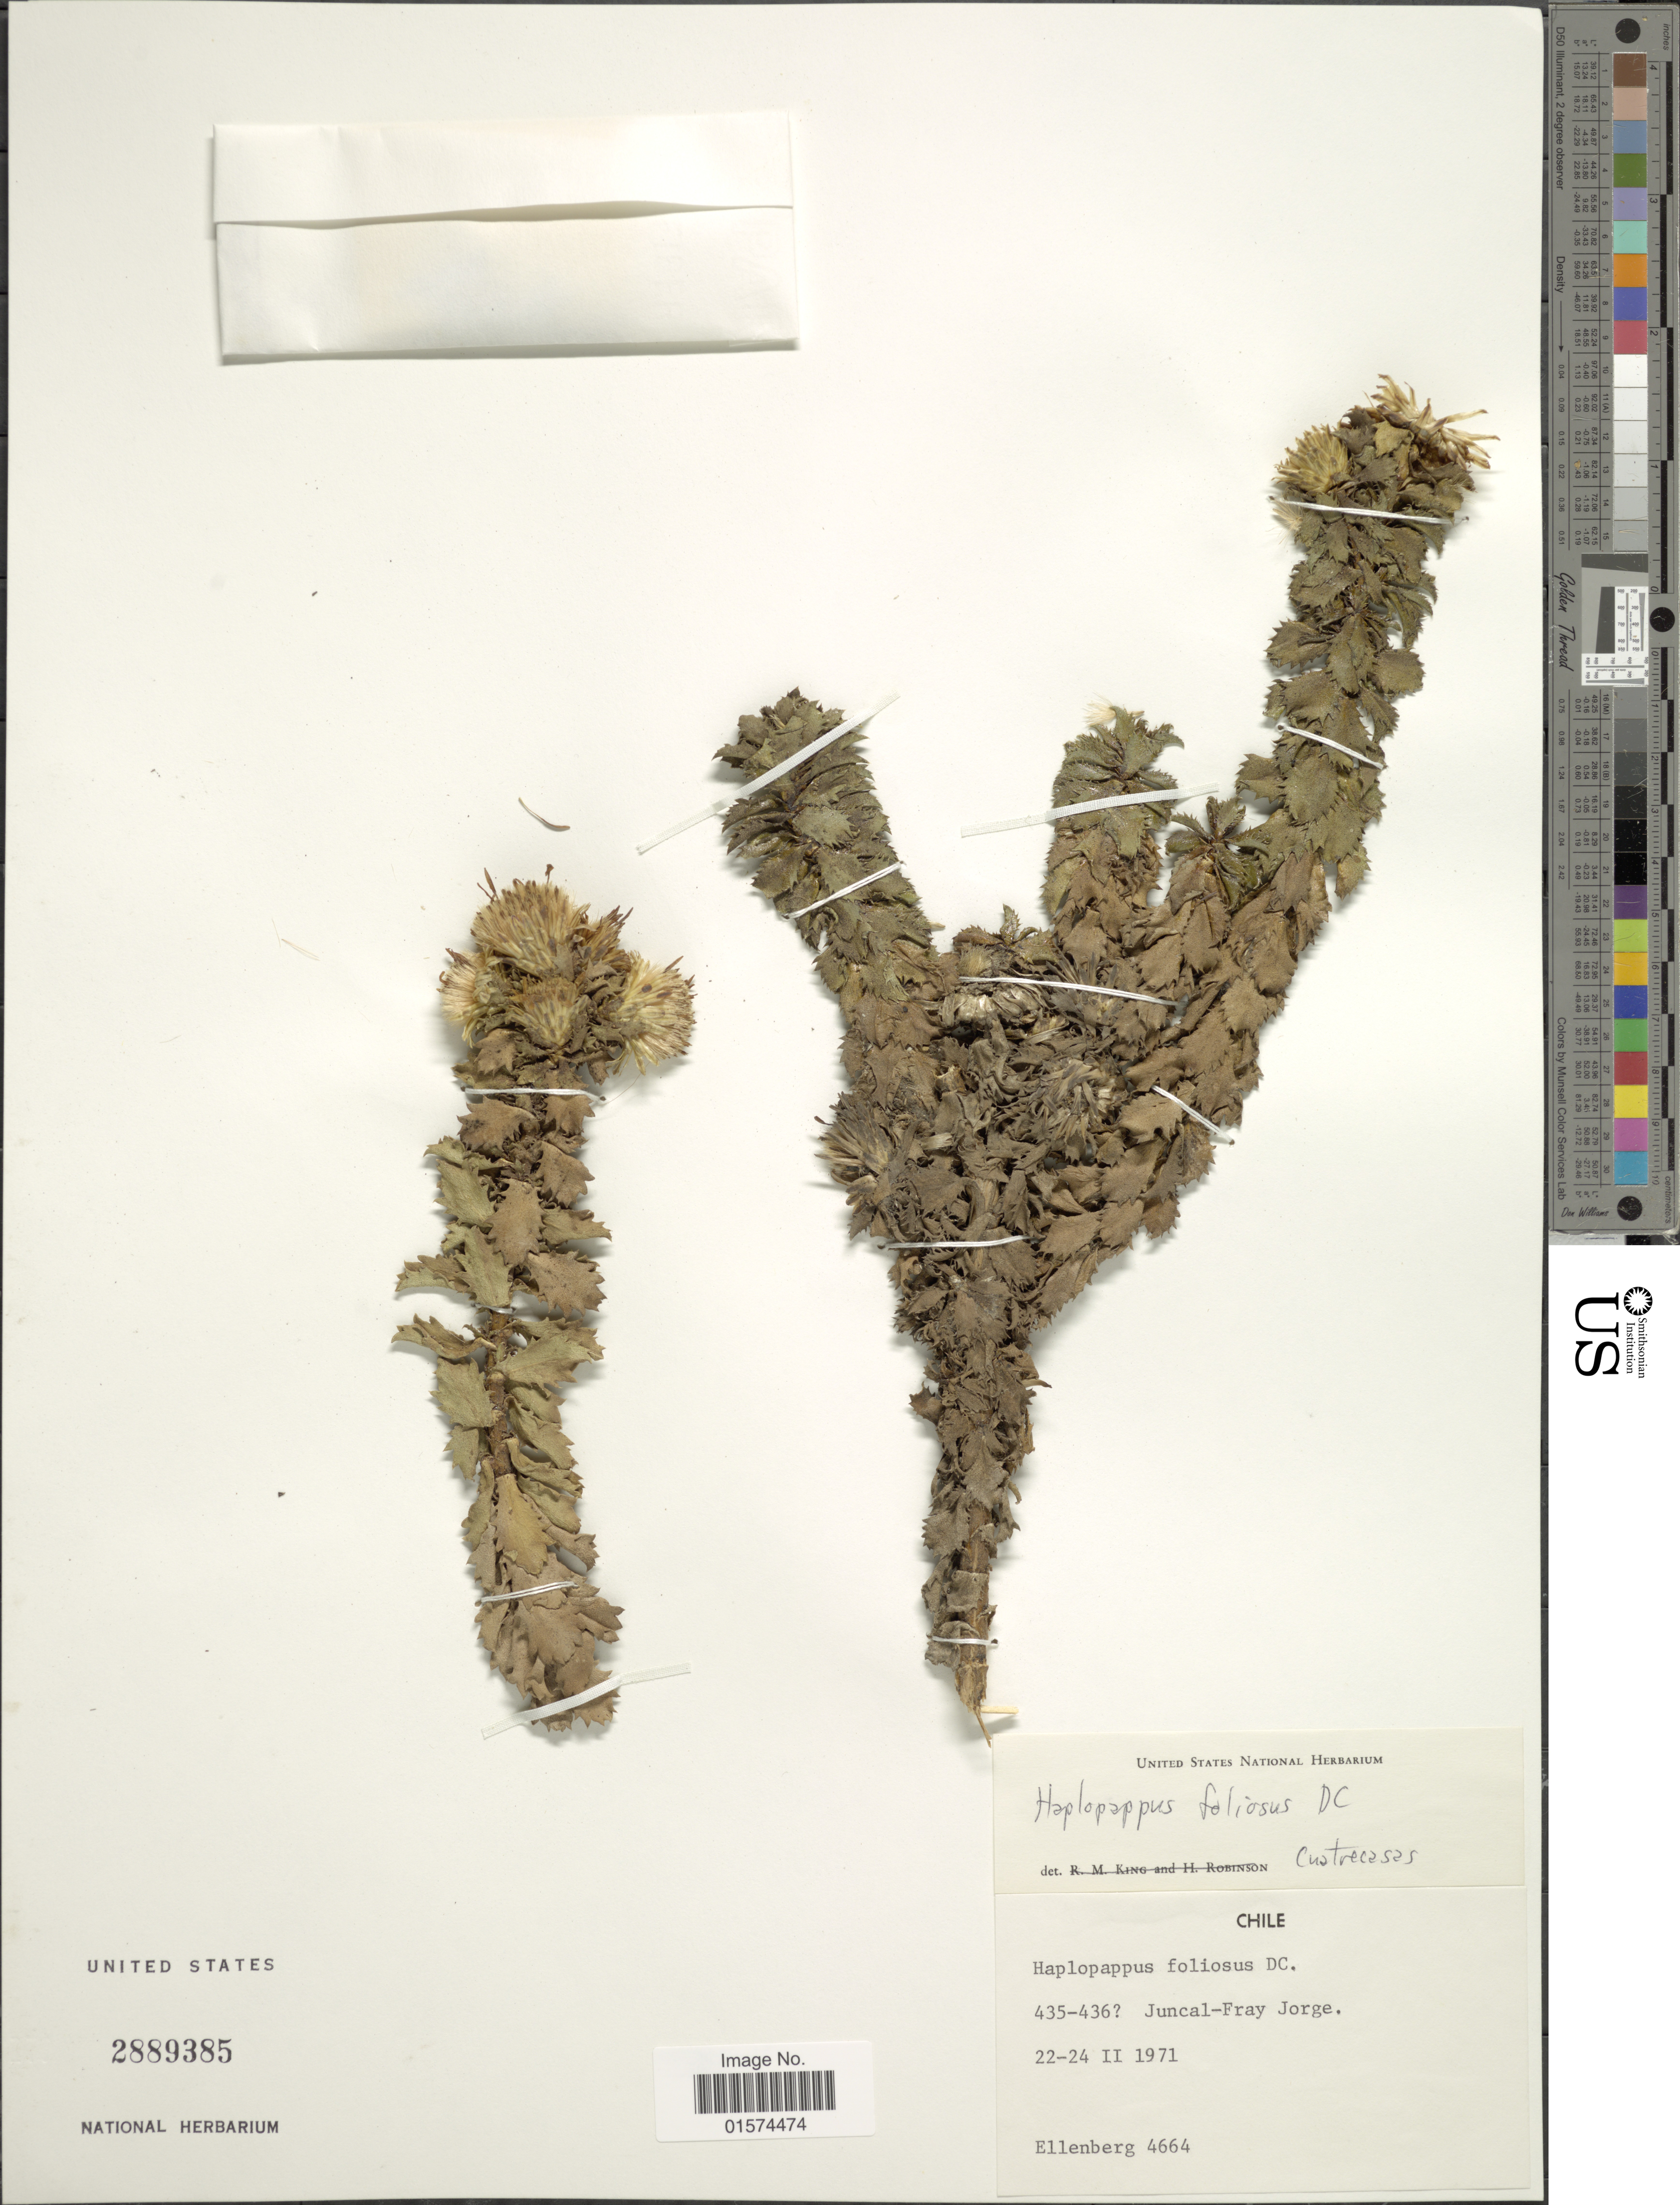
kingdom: Plantae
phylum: Tracheophyta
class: Magnoliopsida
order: Asterales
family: Asteraceae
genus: Haplopappus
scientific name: Haplopappus foliosus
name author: DC.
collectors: H. Ellenberg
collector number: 4664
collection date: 1971-02-22/1971-02-24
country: Chile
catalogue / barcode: US 2889385